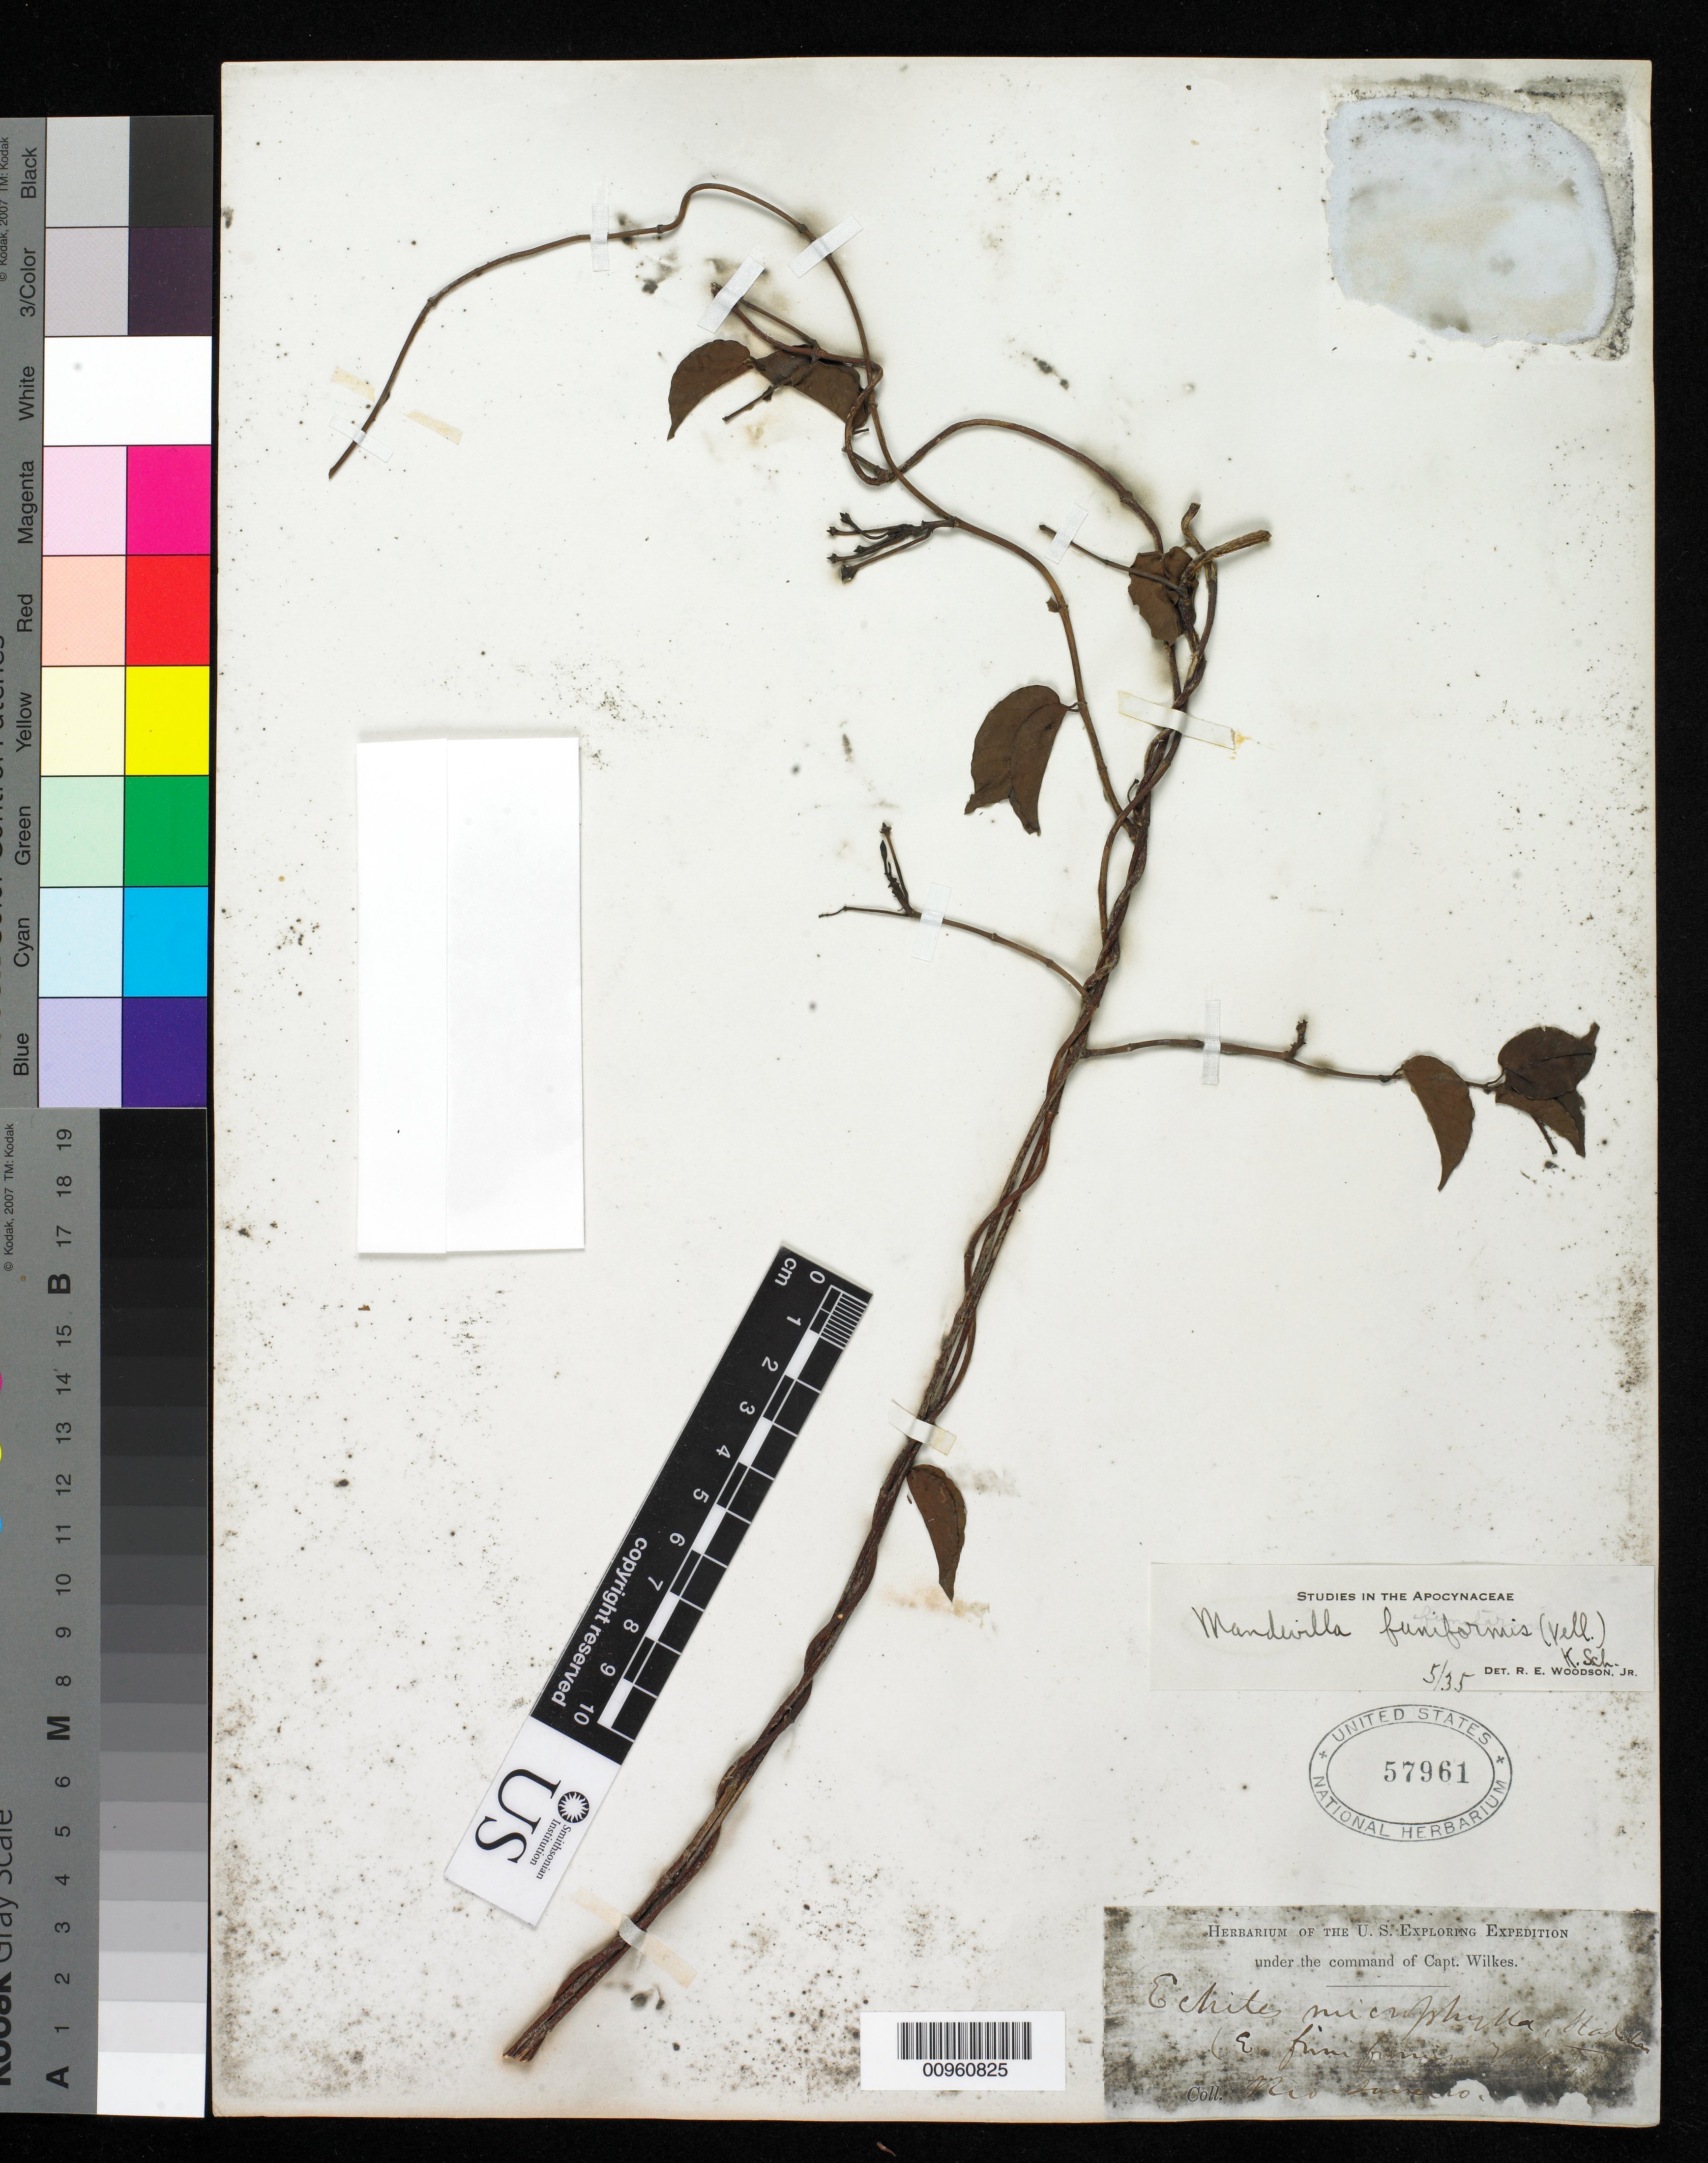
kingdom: Plantae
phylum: Tracheophyta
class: Magnoliopsida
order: Gentianales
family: Apocynaceae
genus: Mandevilla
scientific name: Mandevilla funiformis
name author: (Vell.) K. Schum.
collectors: Wilkes Explor. Exped.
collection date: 1838/1842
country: Brazil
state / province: Rio de Janeiro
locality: Rio Janeiro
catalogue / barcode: US 57961